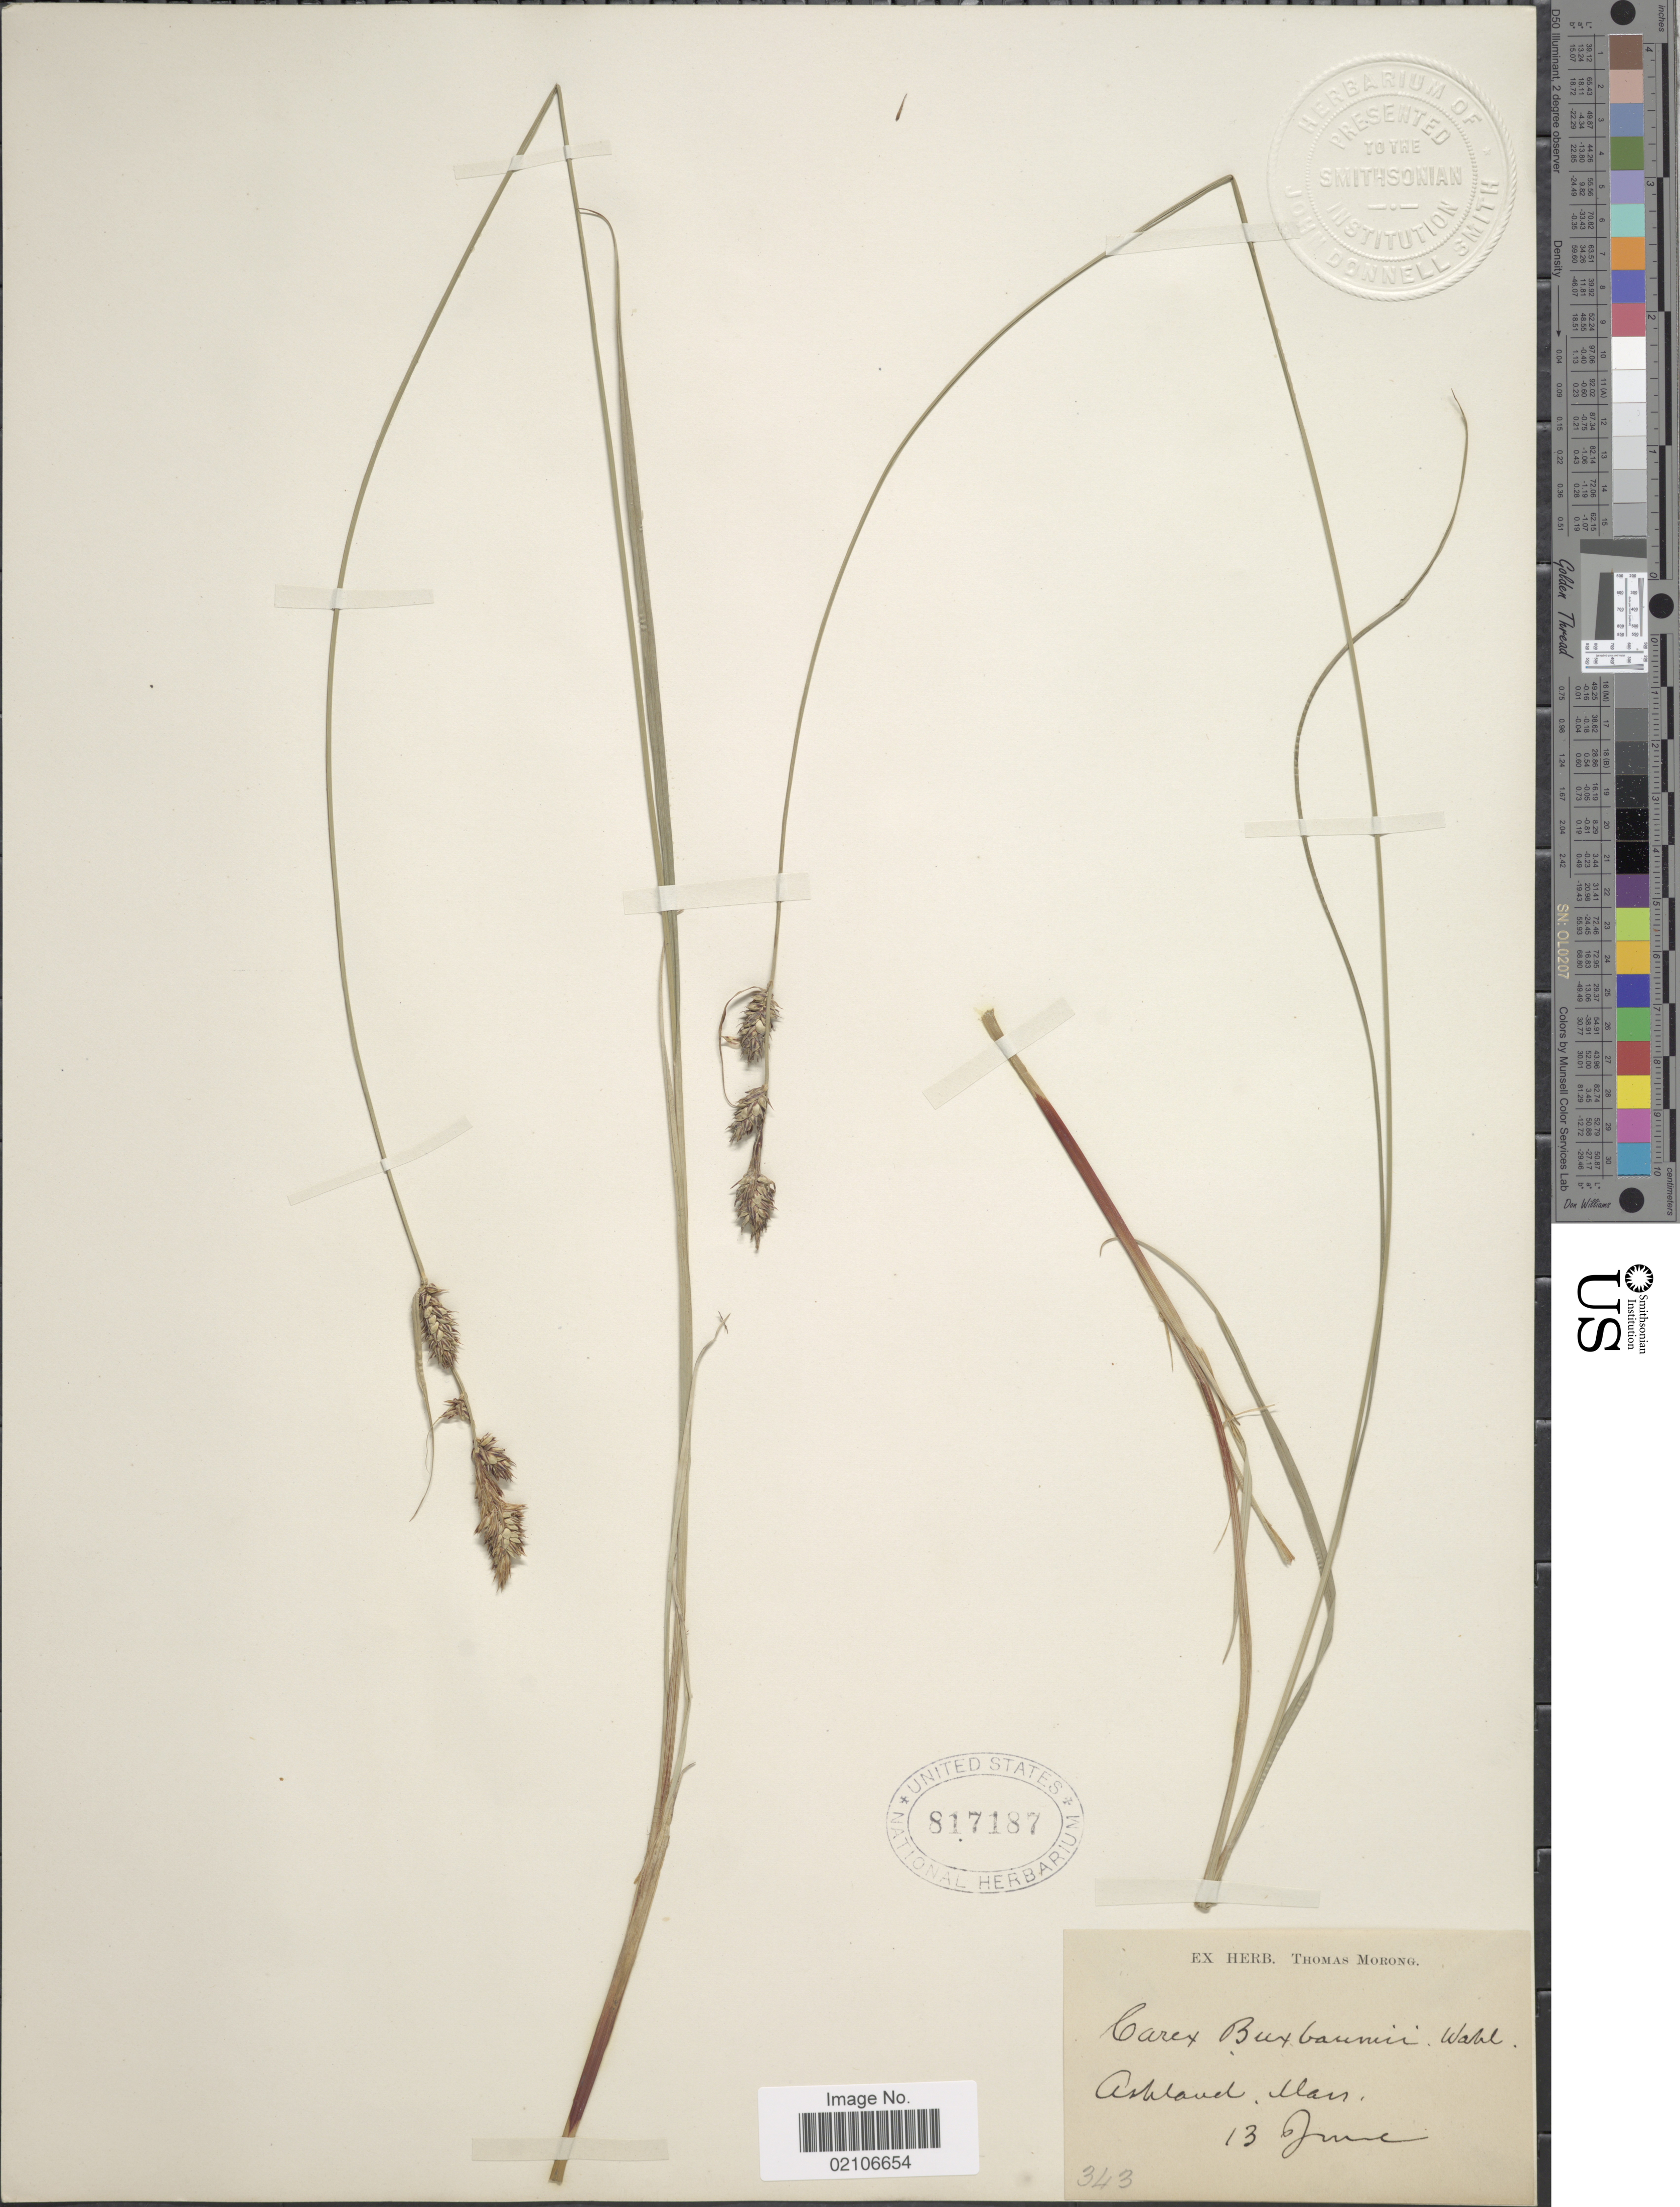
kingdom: Plantae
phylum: Tracheophyta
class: Liliopsida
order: Poales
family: Cyperaceae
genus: Carex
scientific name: Carex buxbaumii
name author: Wahlenb.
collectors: ex Herb. T. Morong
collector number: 343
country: United States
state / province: Massachusetts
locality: Ashland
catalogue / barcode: US 817187